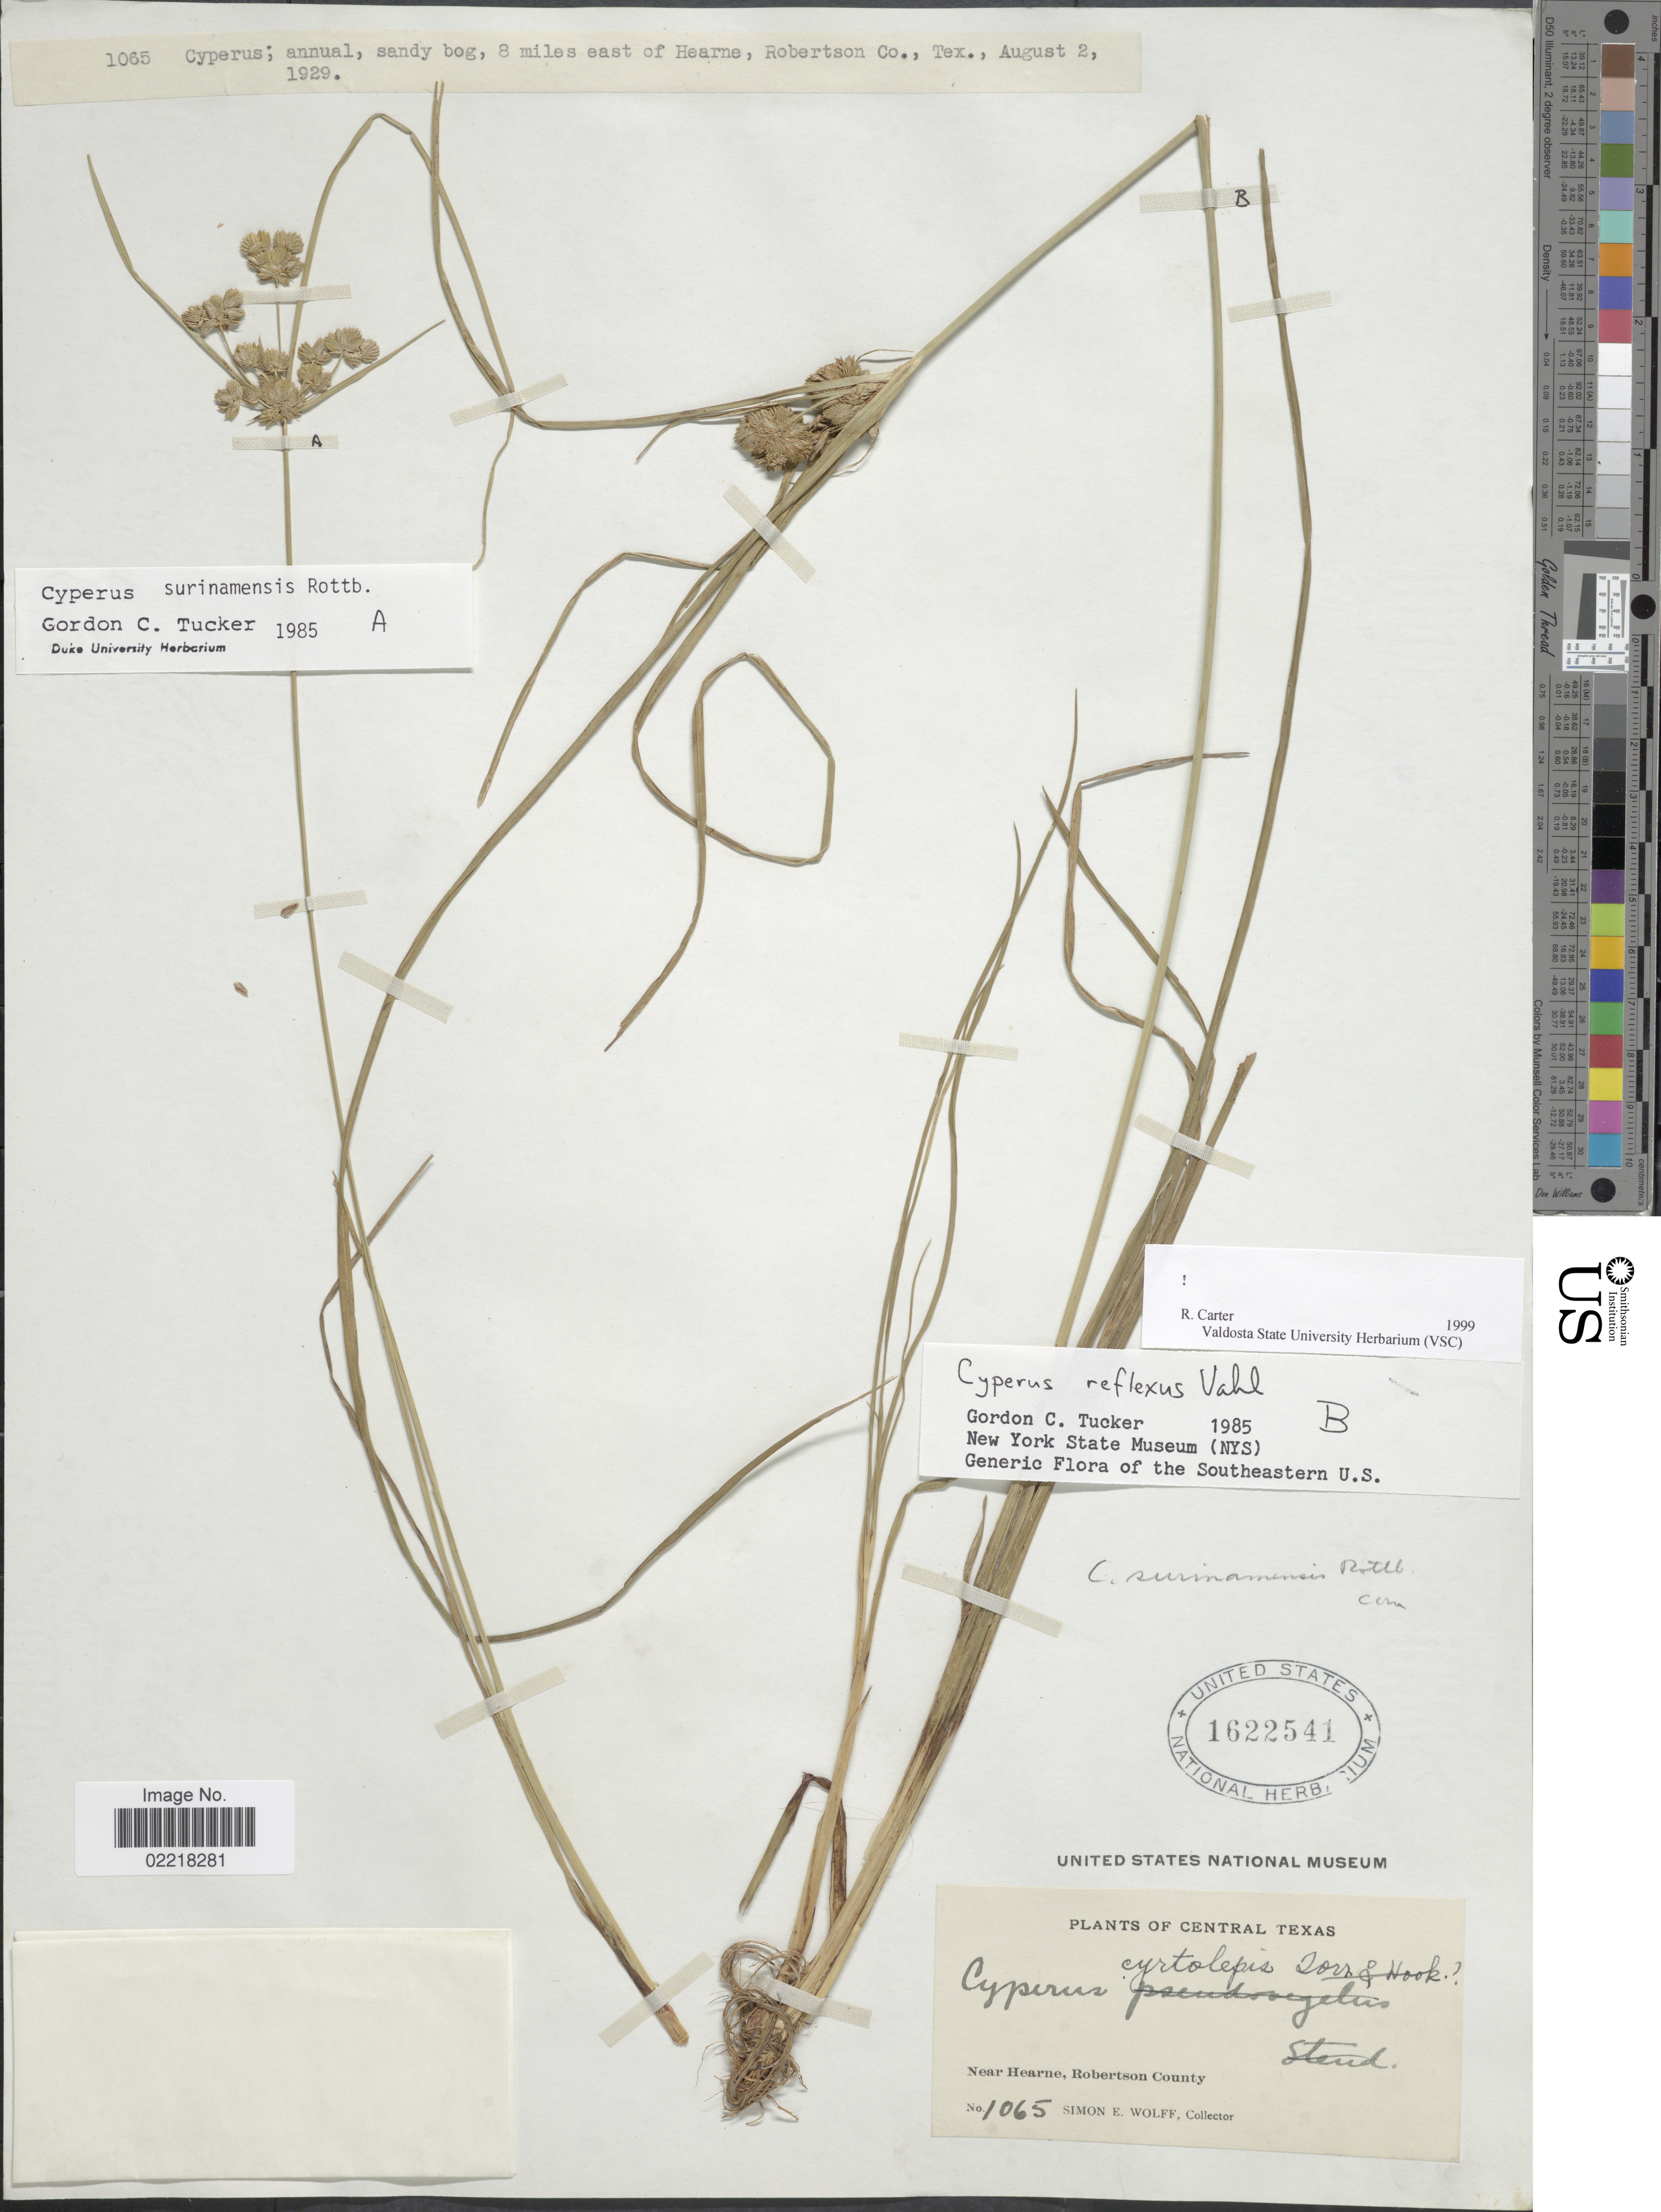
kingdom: Plantae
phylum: Tracheophyta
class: Liliopsida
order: Poales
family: Cyperaceae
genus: Cyperus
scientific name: Cyperus reflexus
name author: Vahl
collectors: S. E. Wolff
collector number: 1065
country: United States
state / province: Texas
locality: Central Texas, near Hearne, Robertson County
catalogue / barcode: US 1622541